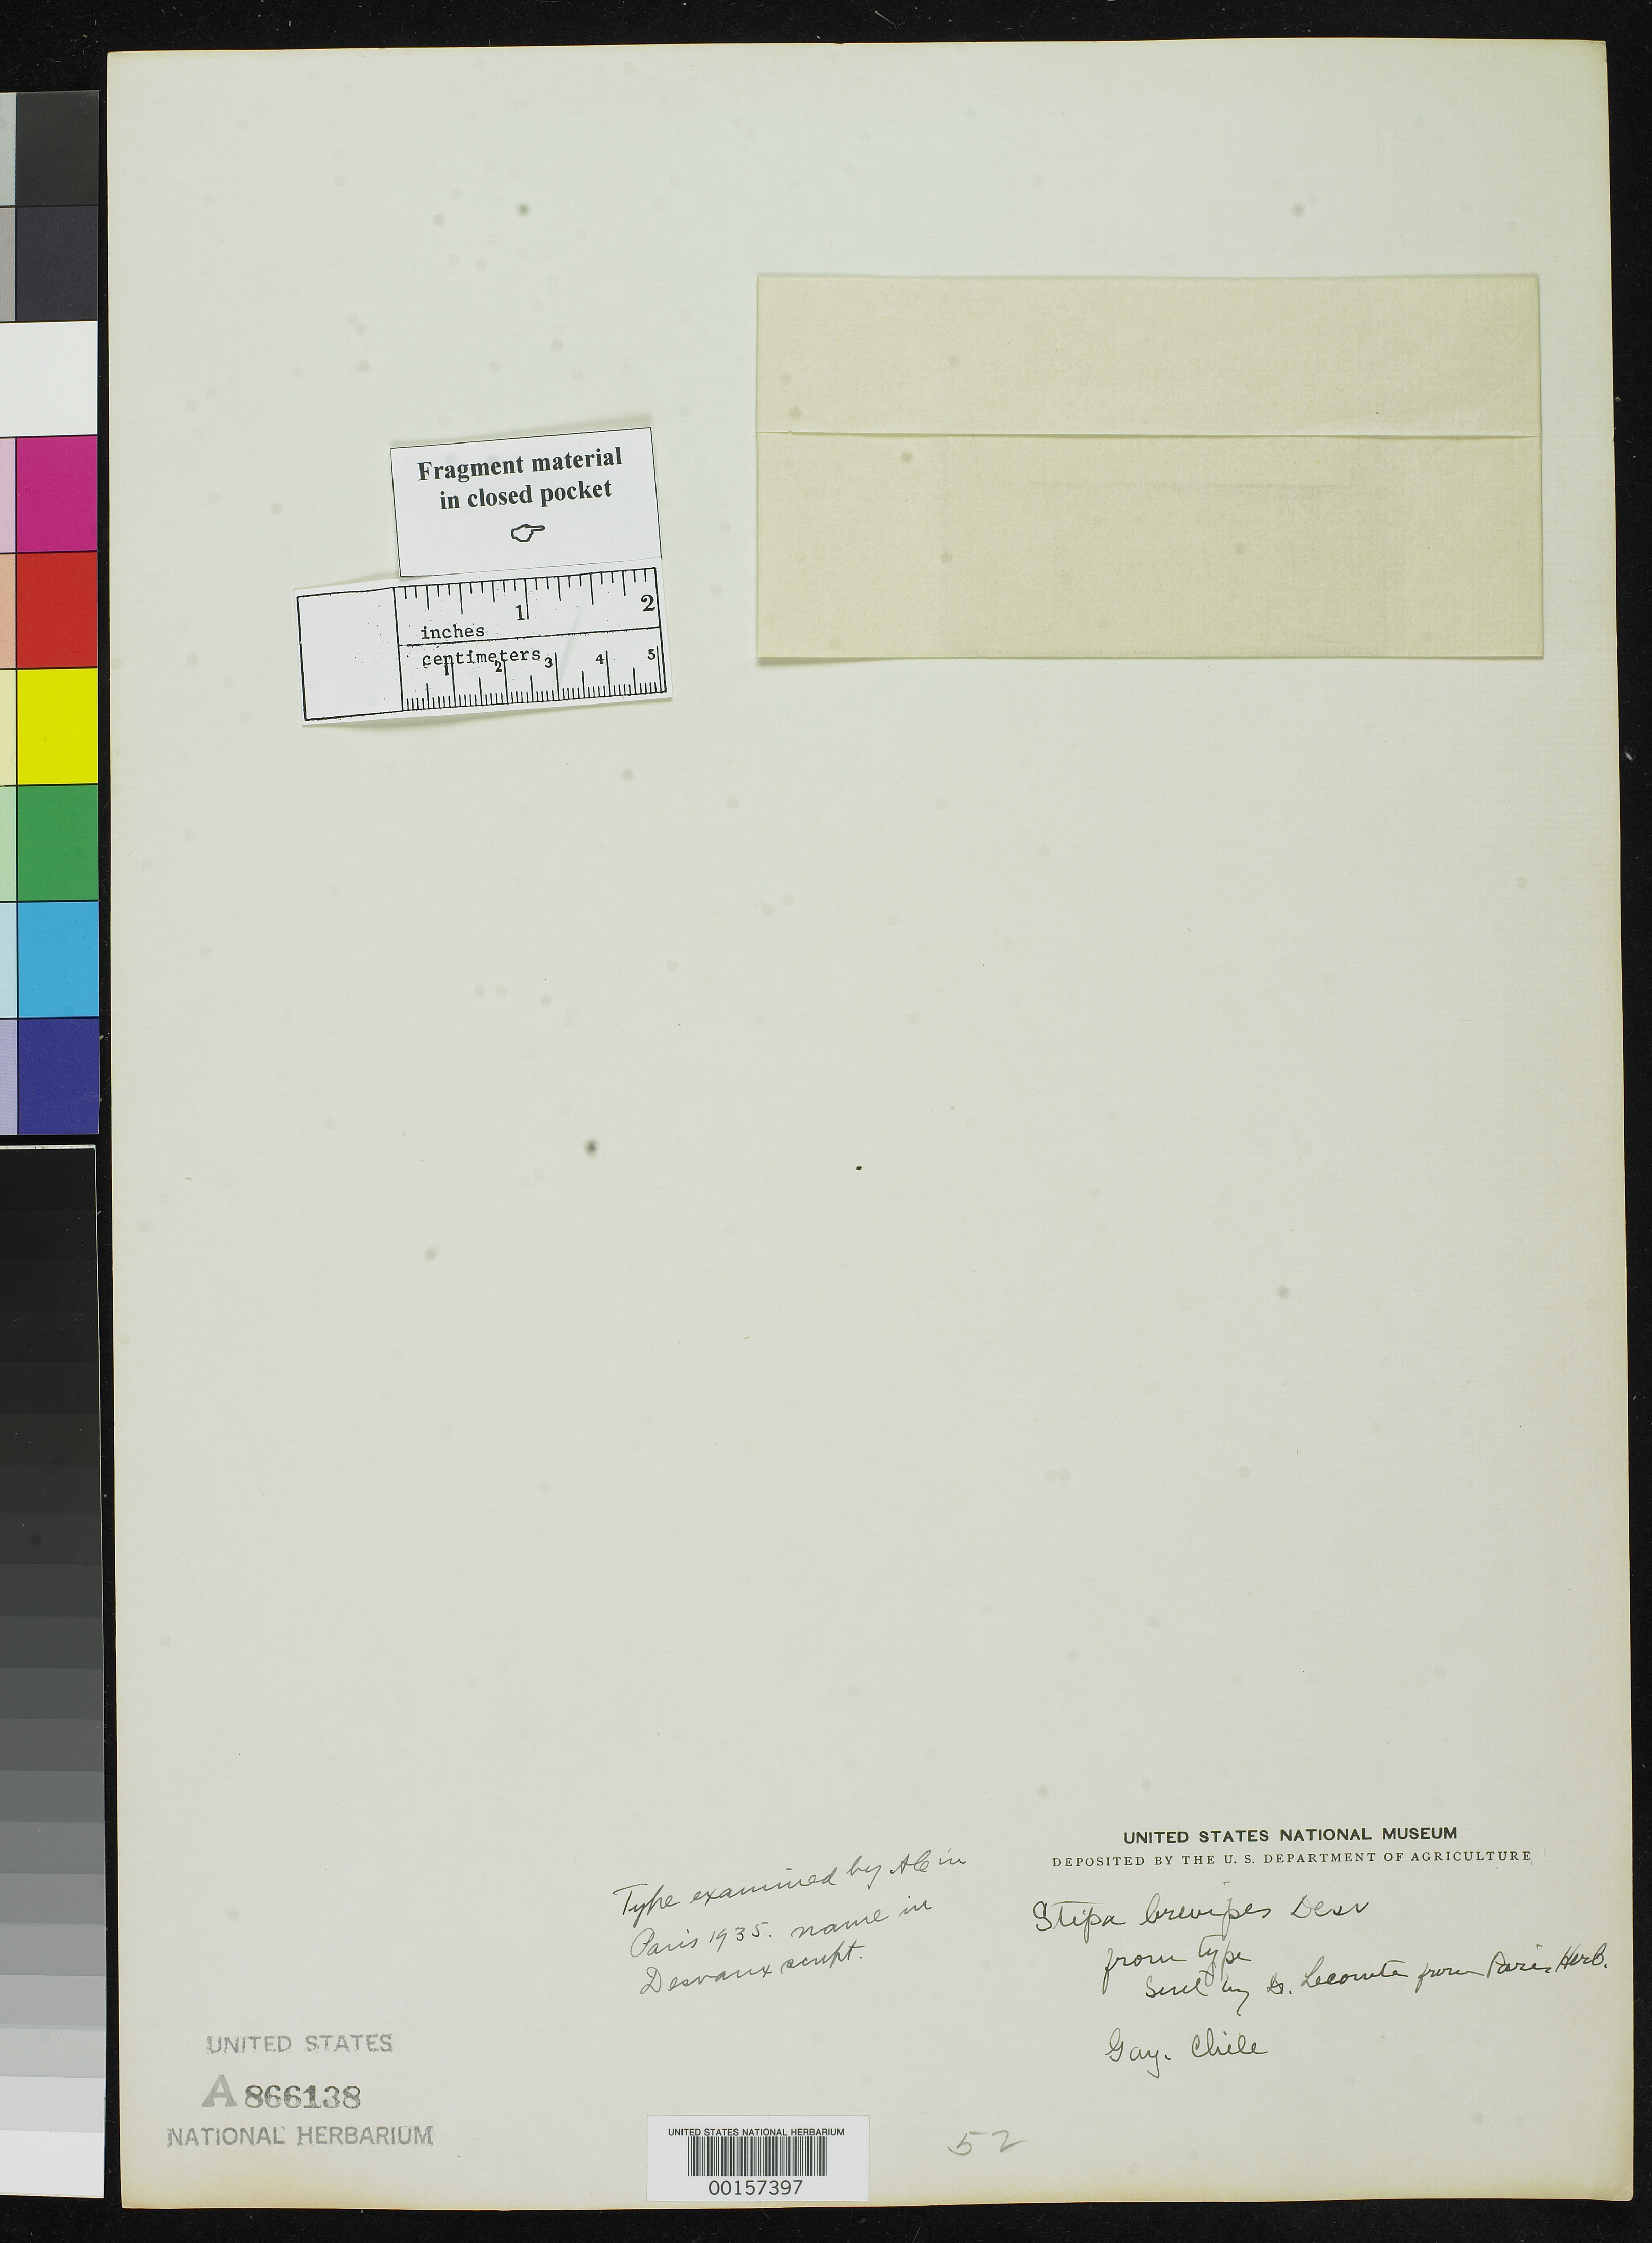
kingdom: Plantae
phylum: Tracheophyta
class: Liliopsida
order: Poales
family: Poaceae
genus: Stipa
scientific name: Stipa brevipes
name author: É. Desv. in Gay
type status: Type Fragment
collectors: C. Gay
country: Chile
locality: Central Provinces.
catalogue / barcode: US 866138A